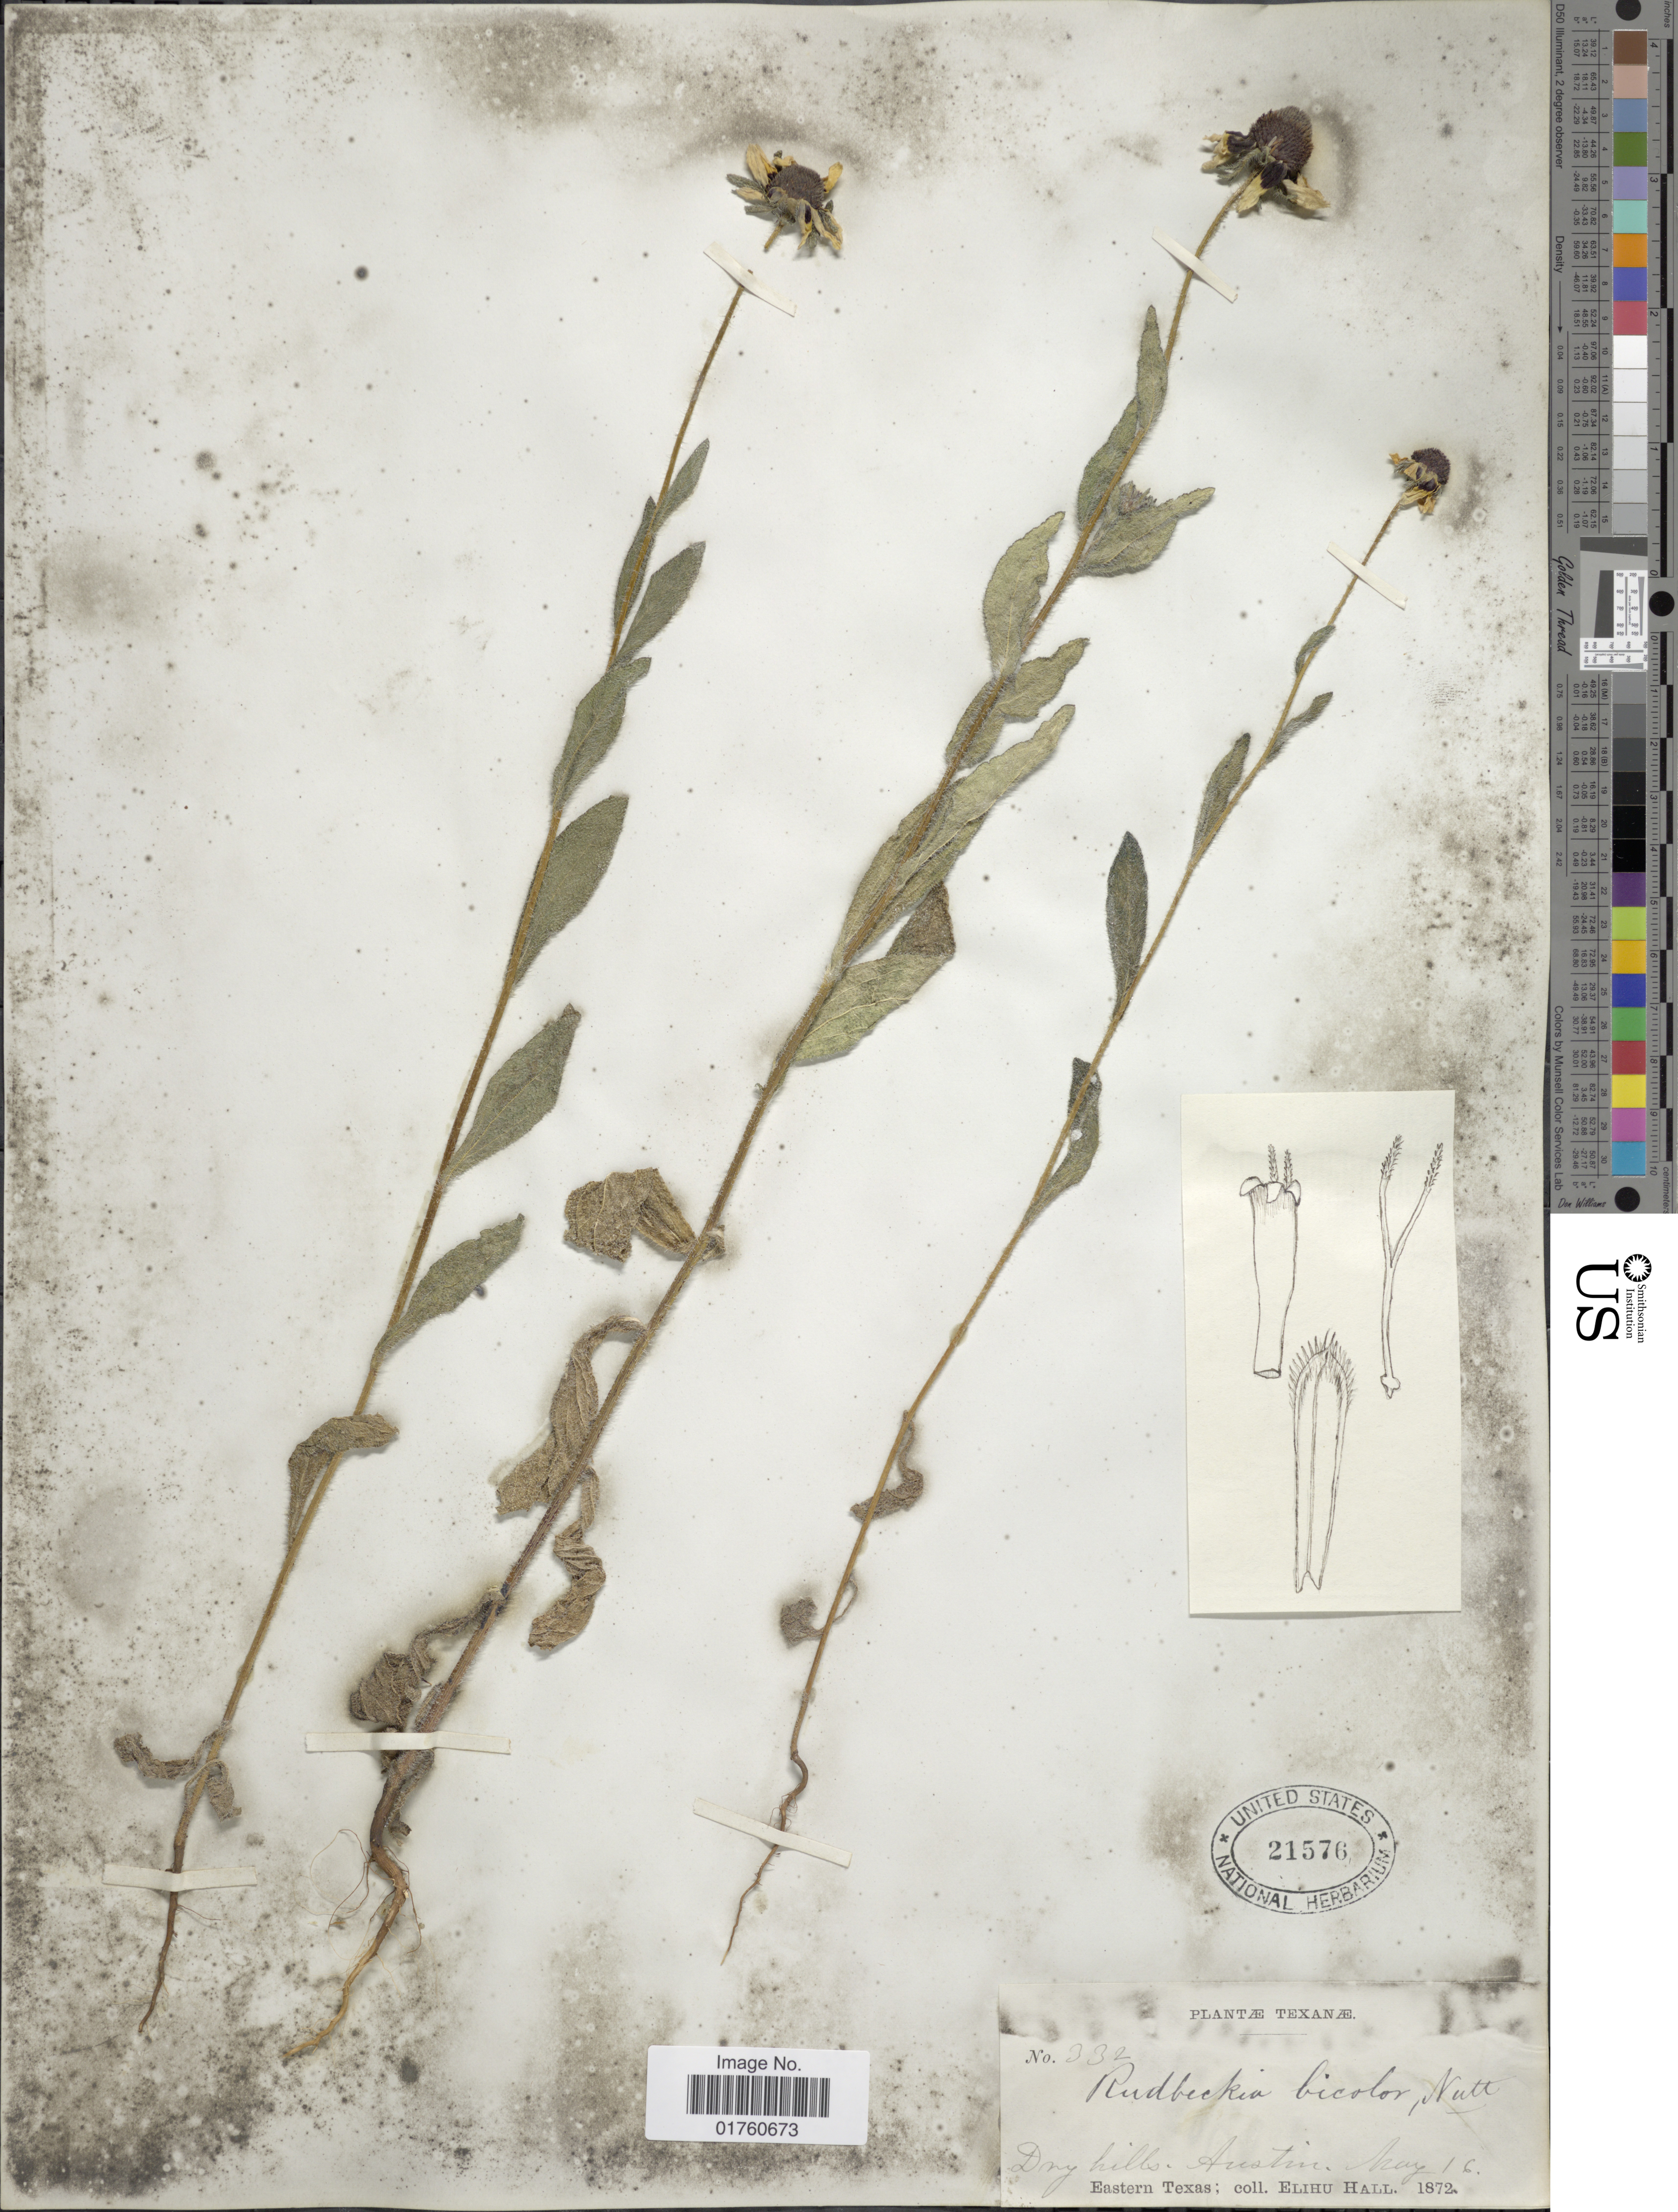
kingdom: Plantae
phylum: Tracheophyta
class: Magnoliopsida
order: Asterales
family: Asteraceae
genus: Rudbeckia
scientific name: Rudbeckia bicolor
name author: Nutt.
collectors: E. Hall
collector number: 332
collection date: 1872-05-16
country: United States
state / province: Texas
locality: Dry hills. Austin, Eastern Texas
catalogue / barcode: US 21576